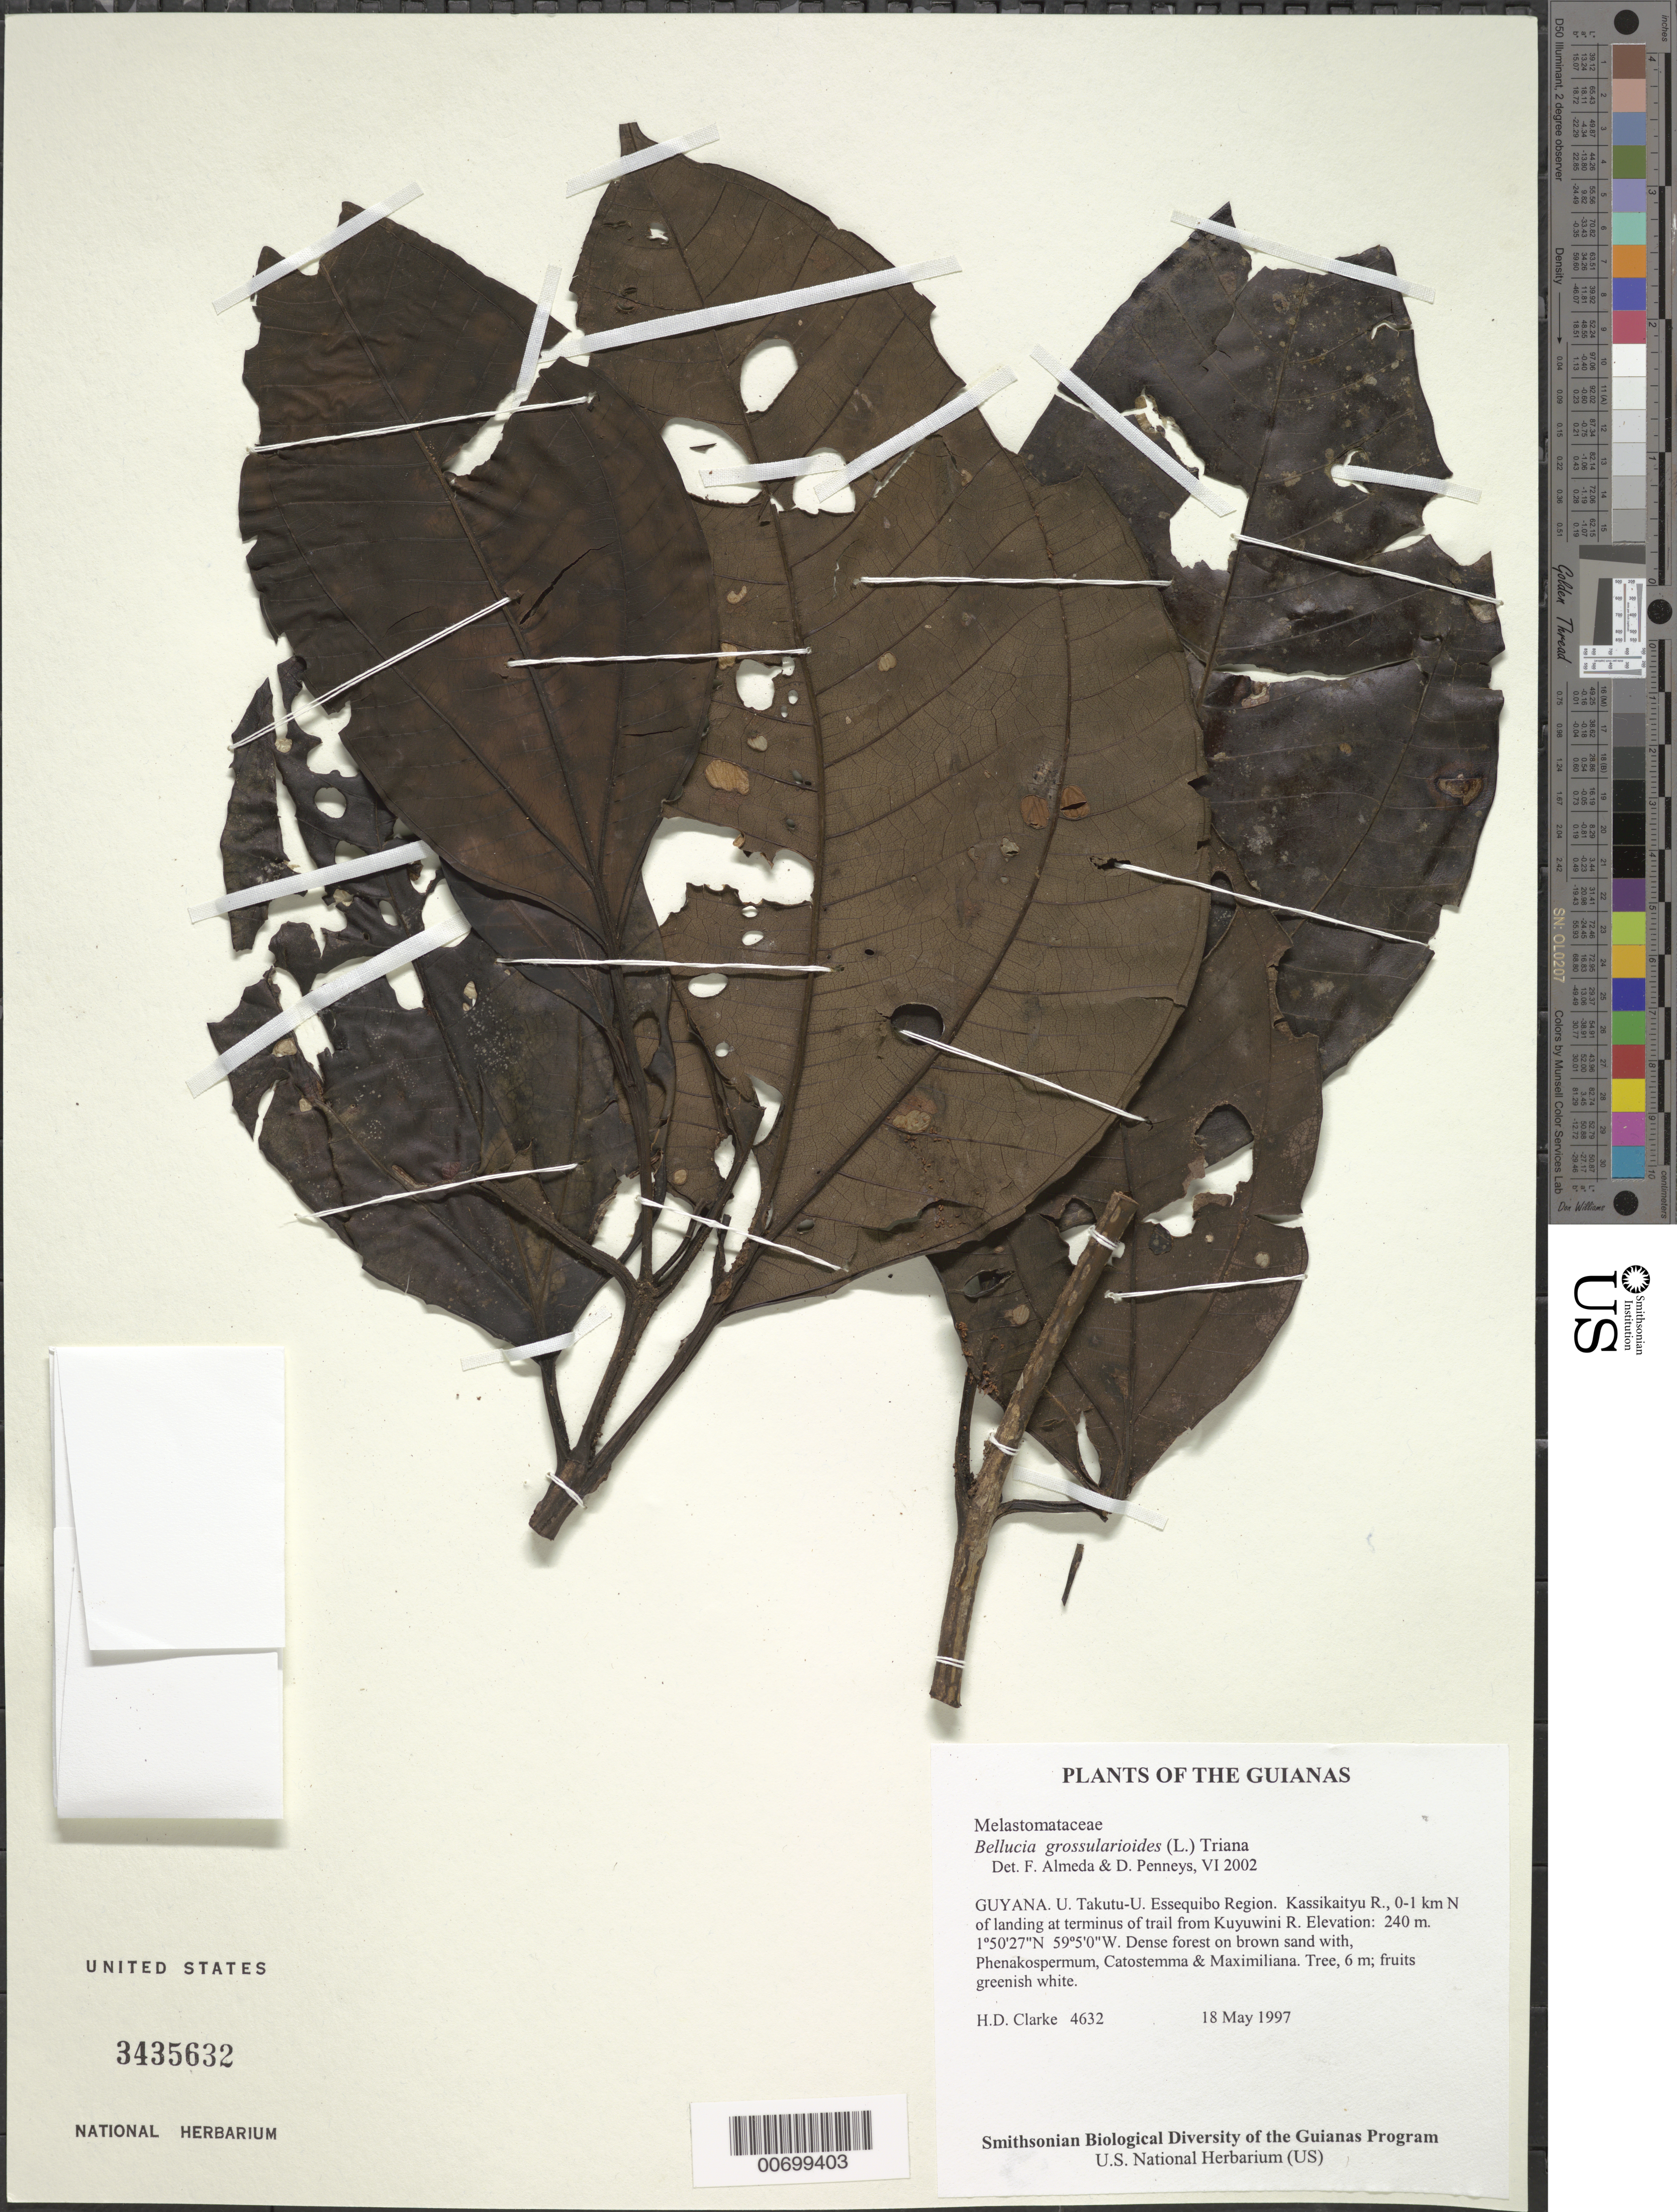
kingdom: Plantae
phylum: Tracheophyta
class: Magnoliopsida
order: Myrtales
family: Melastomataceae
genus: Bellucia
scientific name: Bellucia grossularioides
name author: (L.) Triana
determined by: Almeda, F.; Penneys, D. S.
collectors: H. D. Clarke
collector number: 4632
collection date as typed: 18 May 1997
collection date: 1997-05-18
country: Guyana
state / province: U. Takutu-U. Essequibo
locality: Kassikaityu R., 0-1 km N of landing at terminus of trail from Kuyuwini R.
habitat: Dense forest on brown sand with, Phenakospermum, Catostemma & Maximiliana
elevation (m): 240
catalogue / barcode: US 3435632